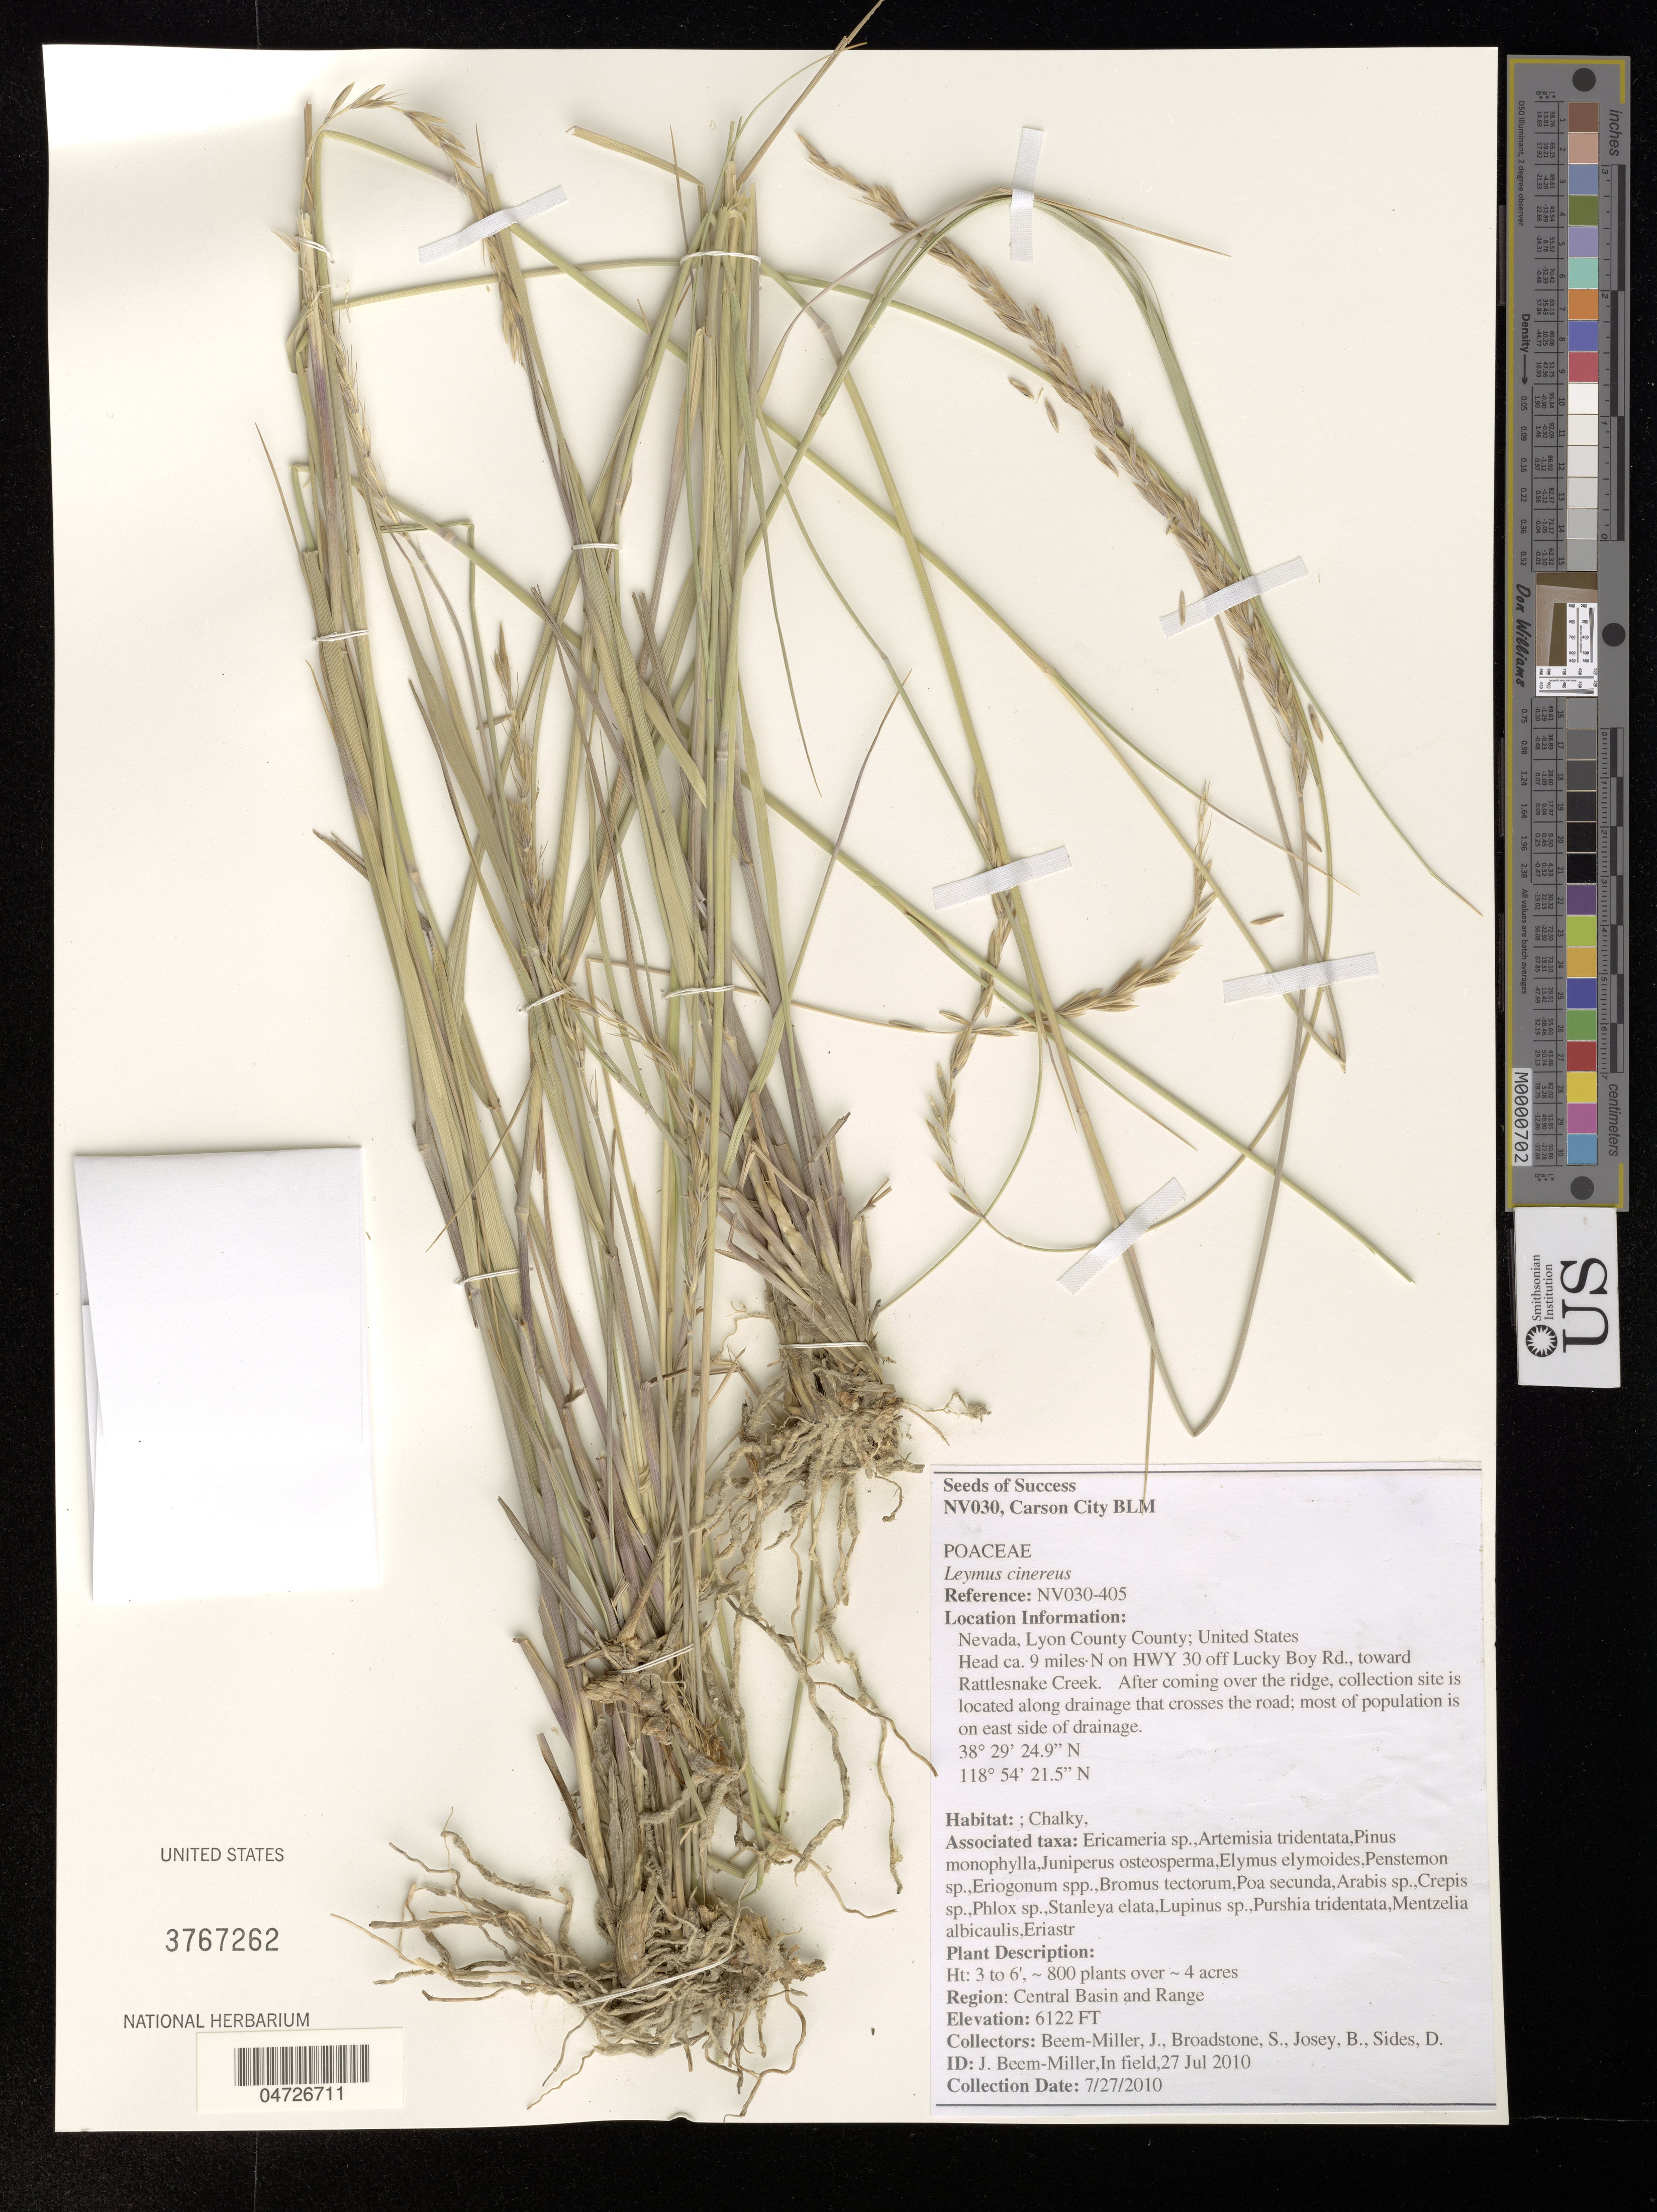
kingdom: Plantae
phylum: Tracheophyta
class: Liliopsida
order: Poales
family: Poaceae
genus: Leymus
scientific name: Leymus cinereus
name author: (Scribn. & Merr.) Á. Löve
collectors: J. Beem-Miller, S. Broadstone, B. Josey & D. Sides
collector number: NV030-405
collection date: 2010-07-27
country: United States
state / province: Nevada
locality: Lyon County County. Head ca. 9 miles N on HWY 30 off Luky Boy Rd., toward Rattlesnake Creek. After coming over the ridge, collection site is located along drainage that crosses the road; most of population is on east side of drainage.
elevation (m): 1866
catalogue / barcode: US 3767262